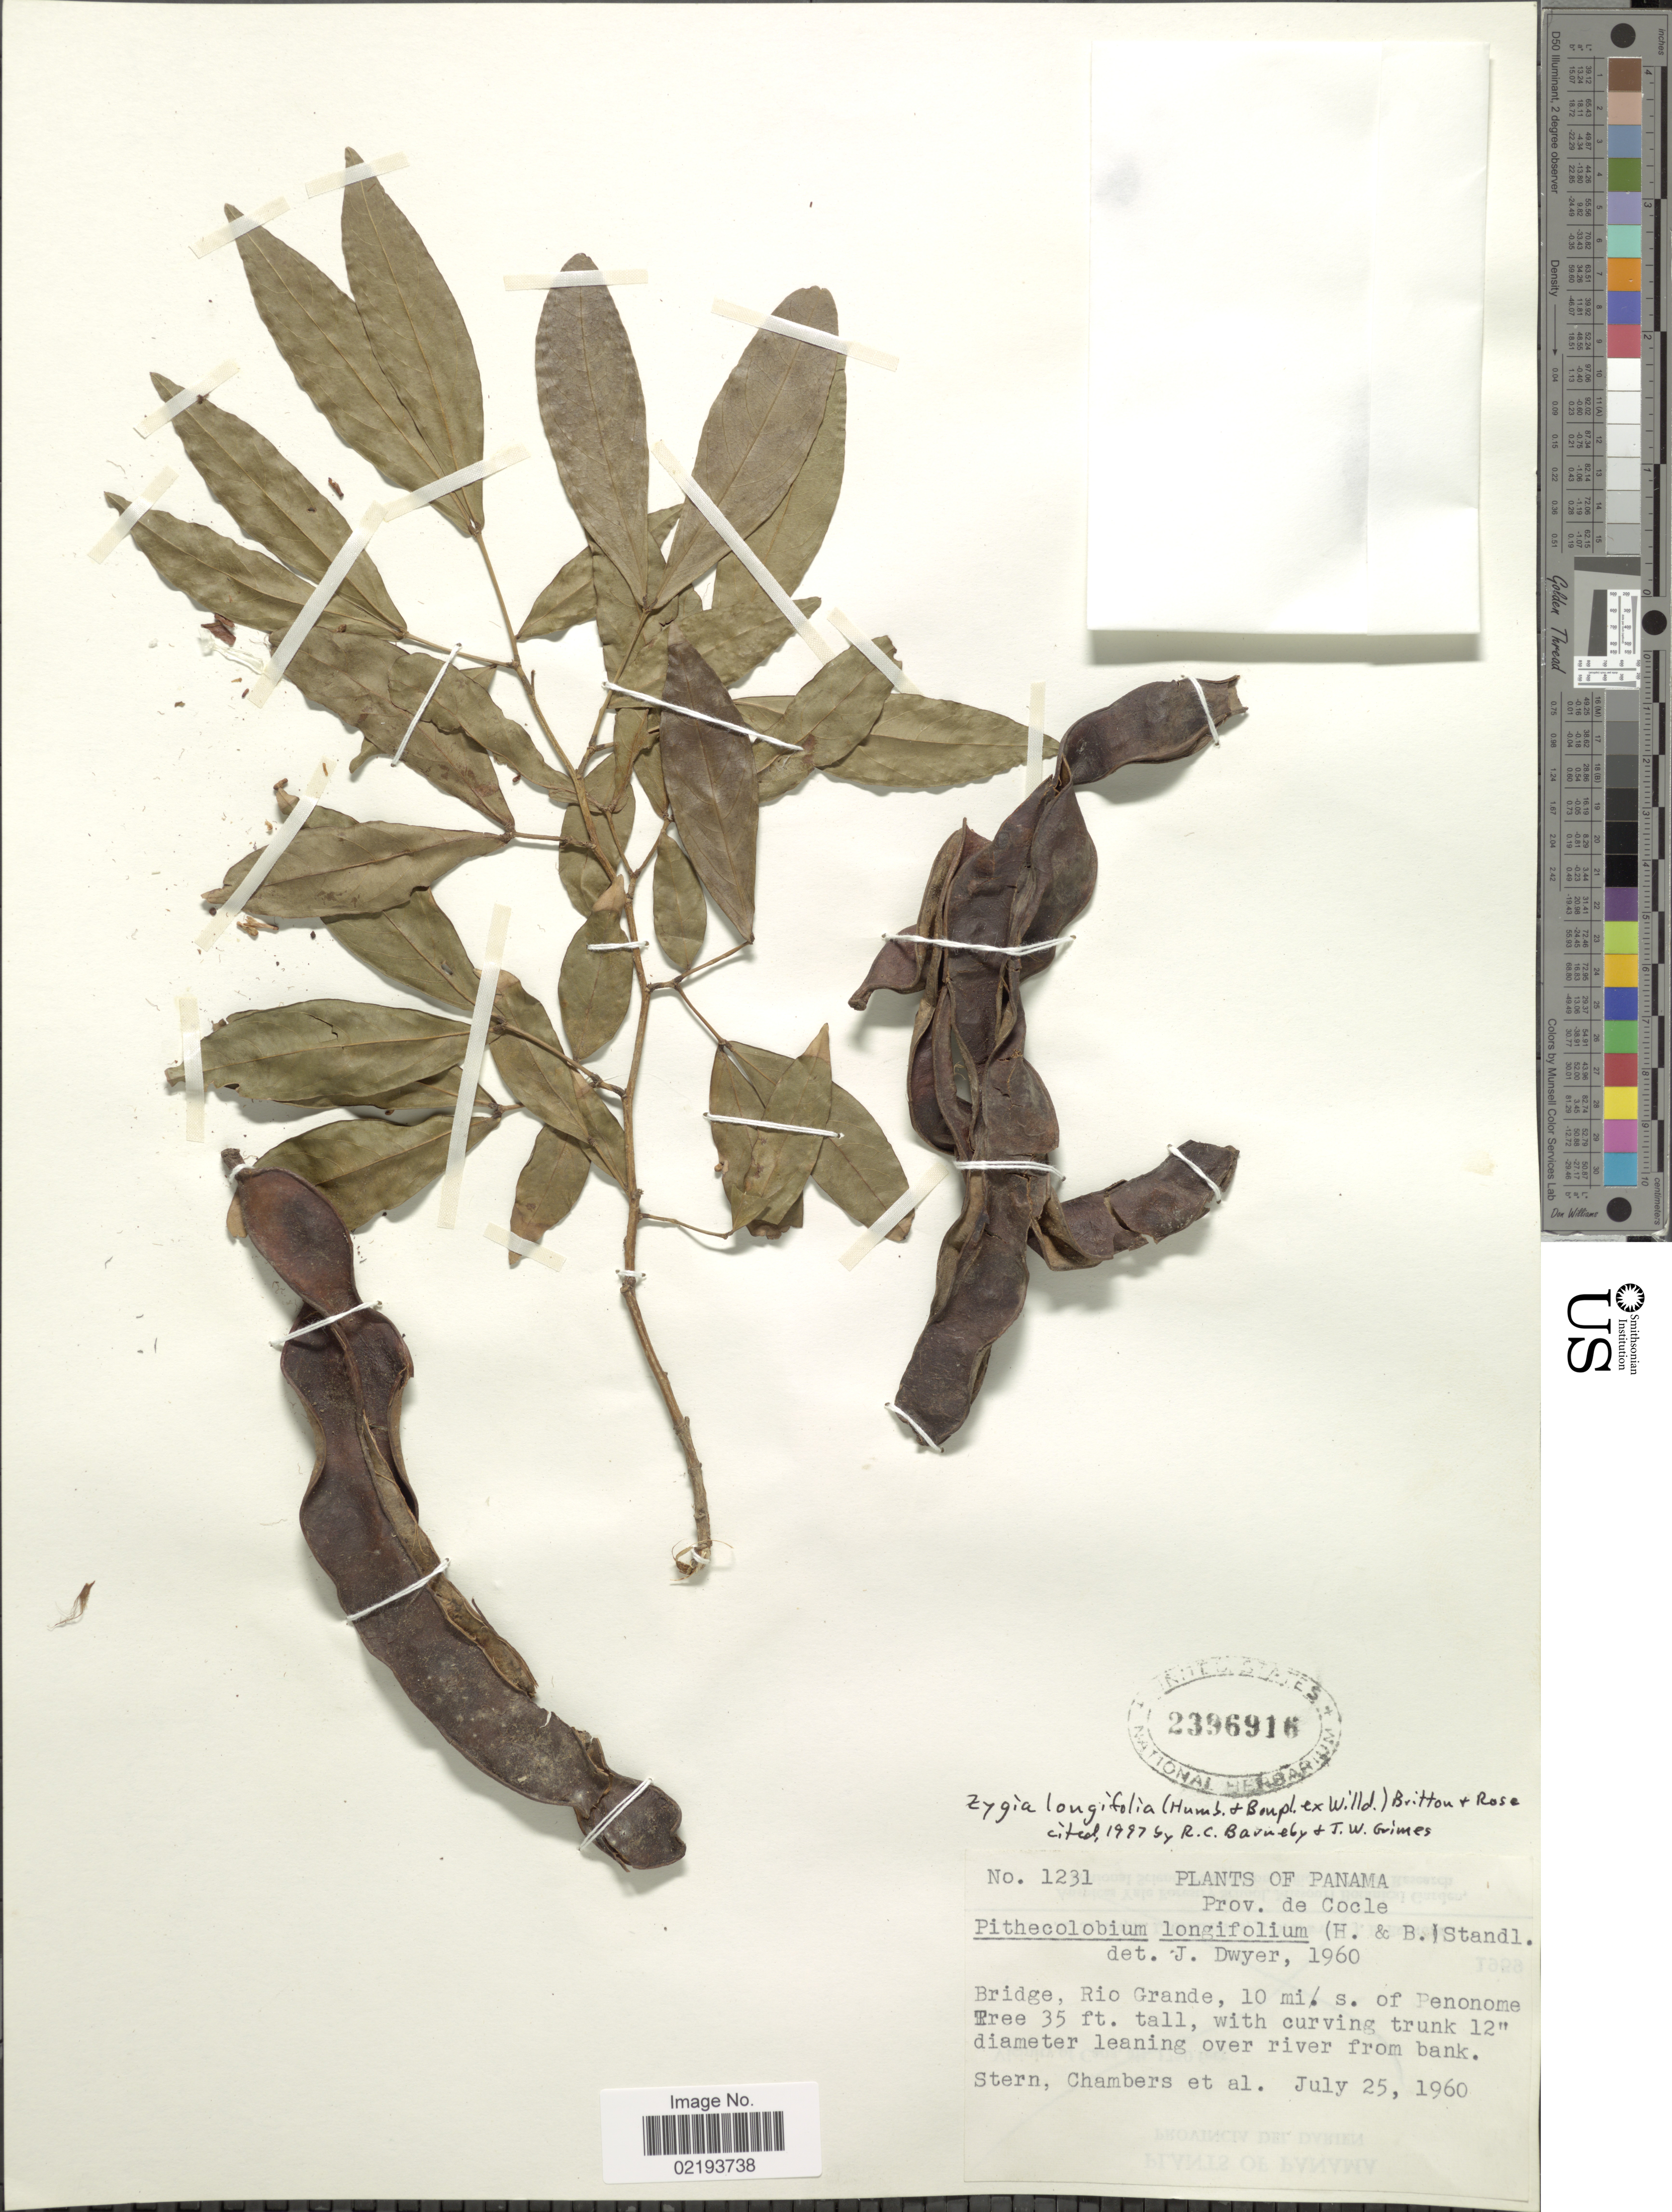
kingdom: Plantae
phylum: Tracheophyta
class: Magnoliopsida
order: Fabales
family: Fabaceae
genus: Zygia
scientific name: Zygia longifolia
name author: (Willd.) Britton & Rose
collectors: Stern, -. Chambers & et al.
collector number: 1231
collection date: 1960-07-25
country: Panama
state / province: Coclé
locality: Bridge, Rio Grande, 10 mi. s. of Penonome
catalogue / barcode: US 2396916